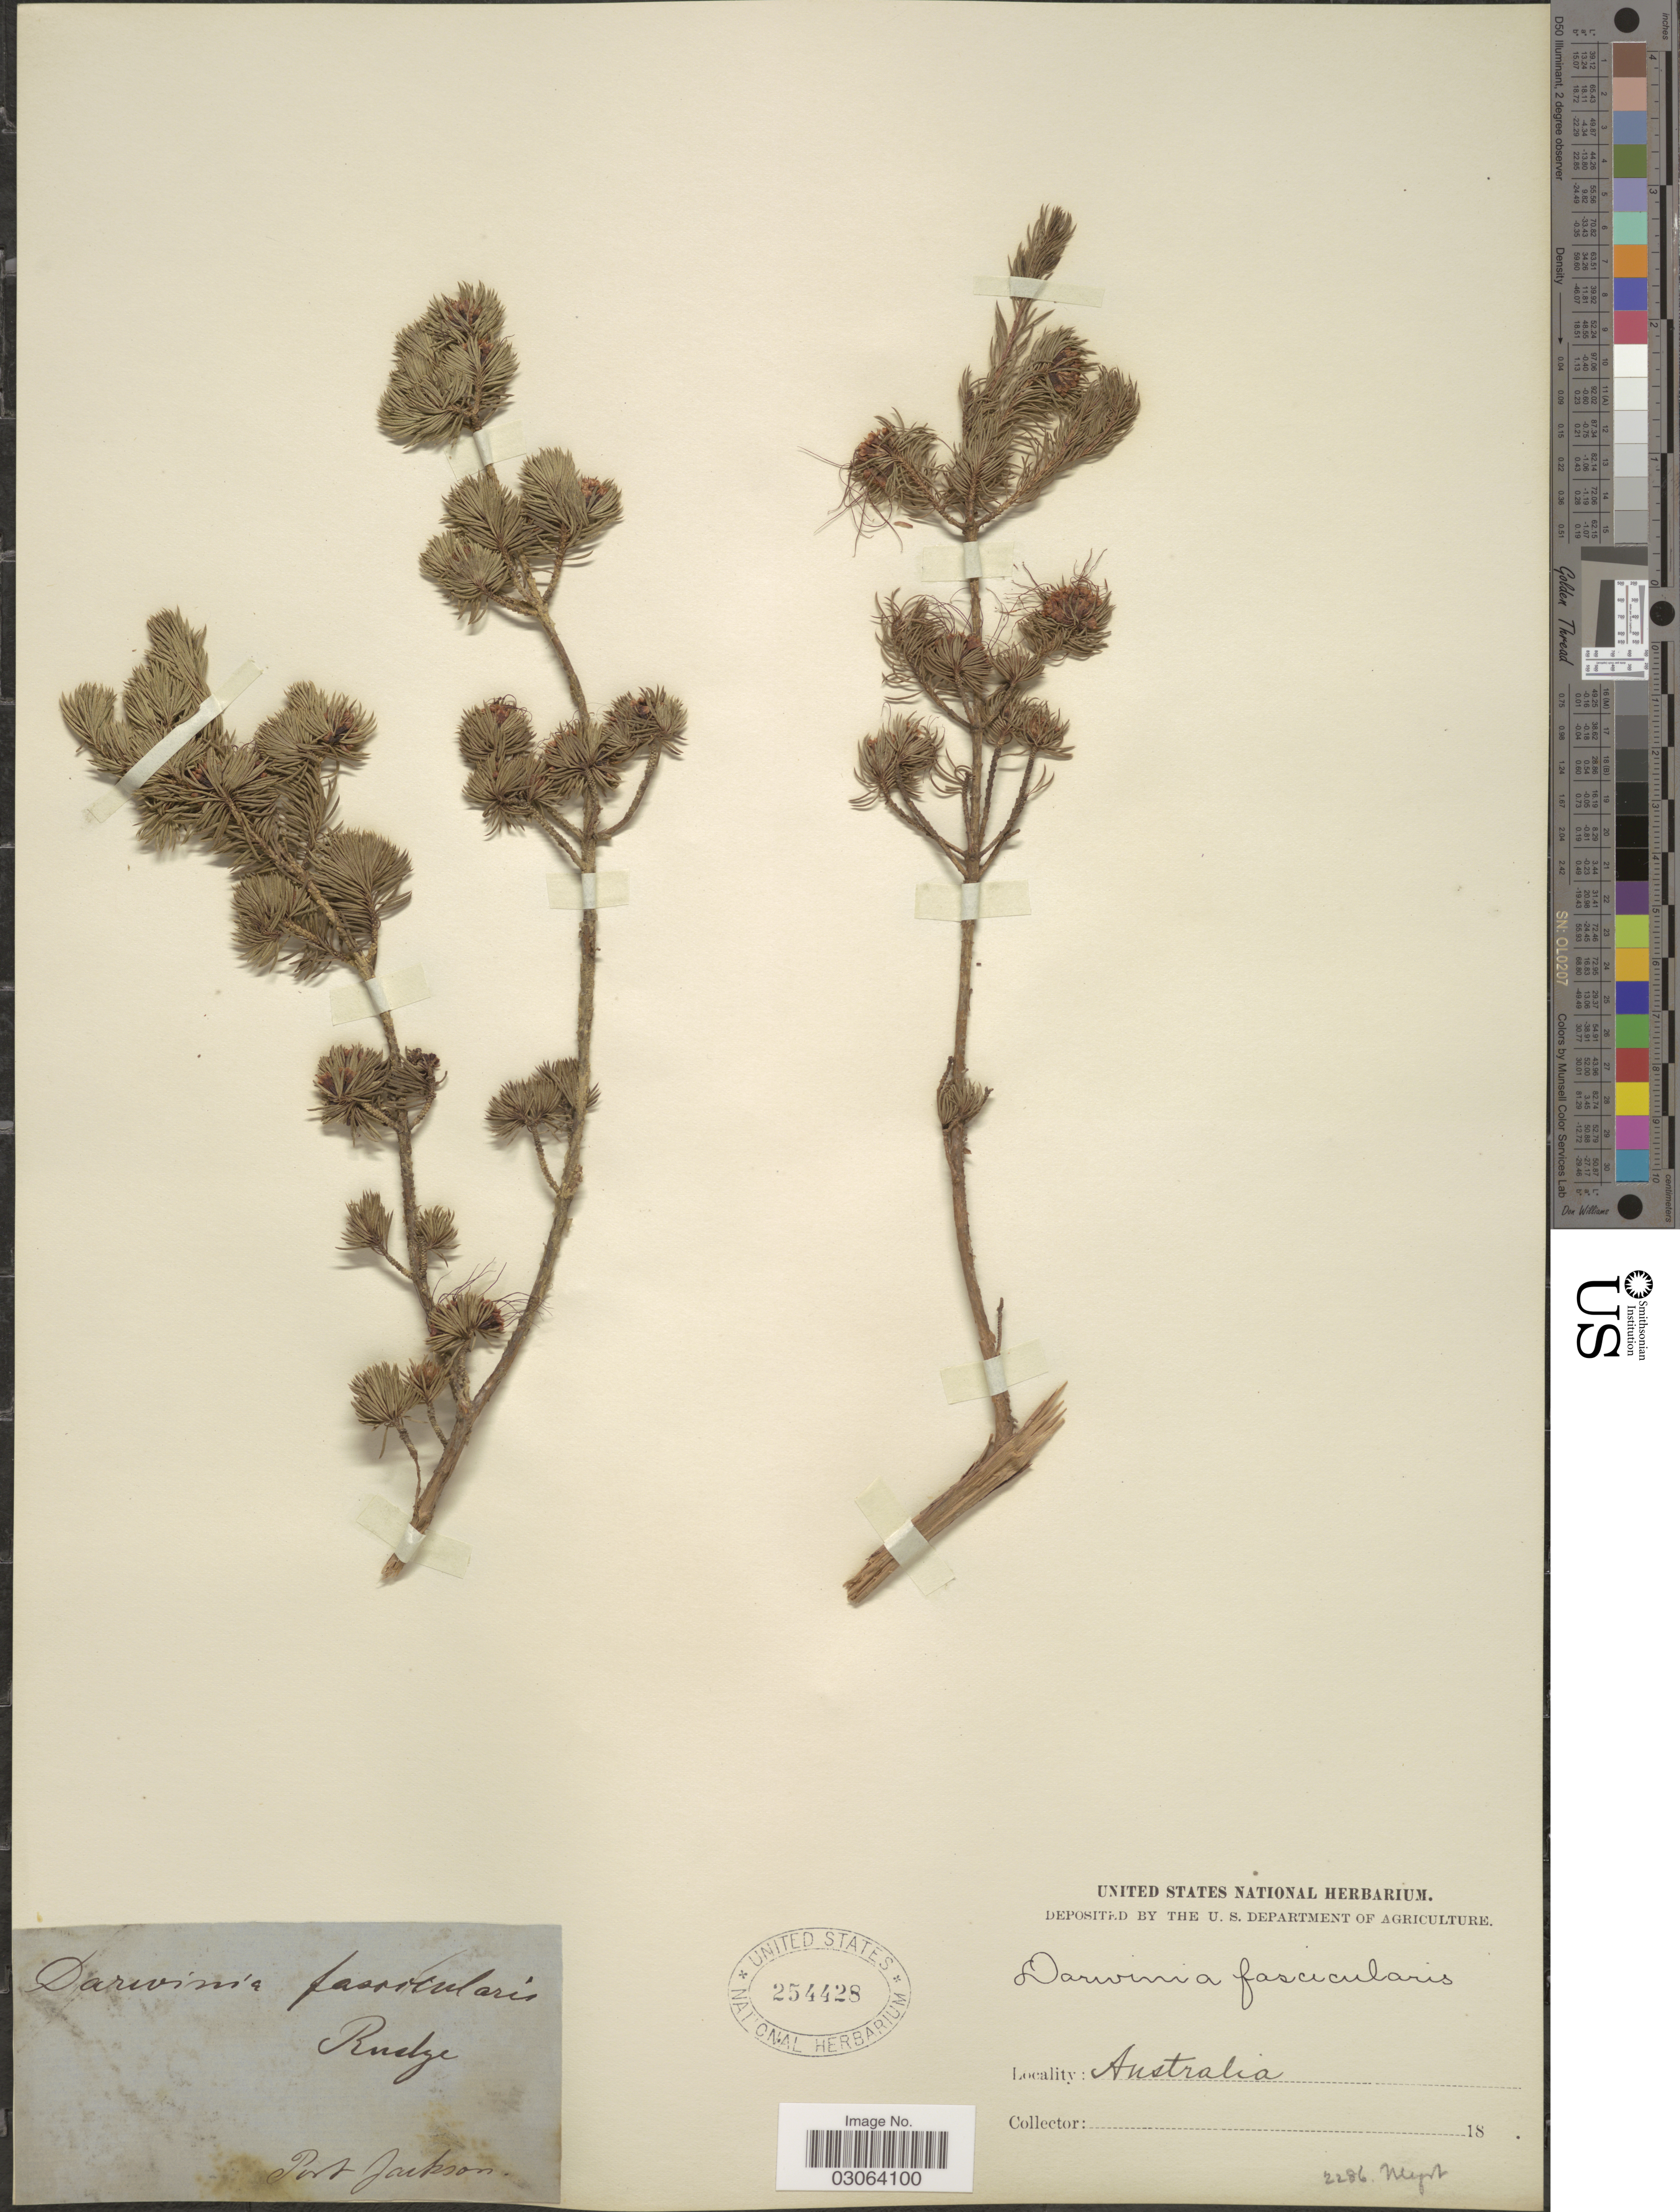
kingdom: Plantae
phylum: Tracheophyta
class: Magnoliopsida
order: Myrtales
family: Myrtaceae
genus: Darwinia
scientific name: Darwinia fascicularis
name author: Rudge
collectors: ex herb. United States National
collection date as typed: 18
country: Australia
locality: Port Jackson.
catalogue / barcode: US 254428